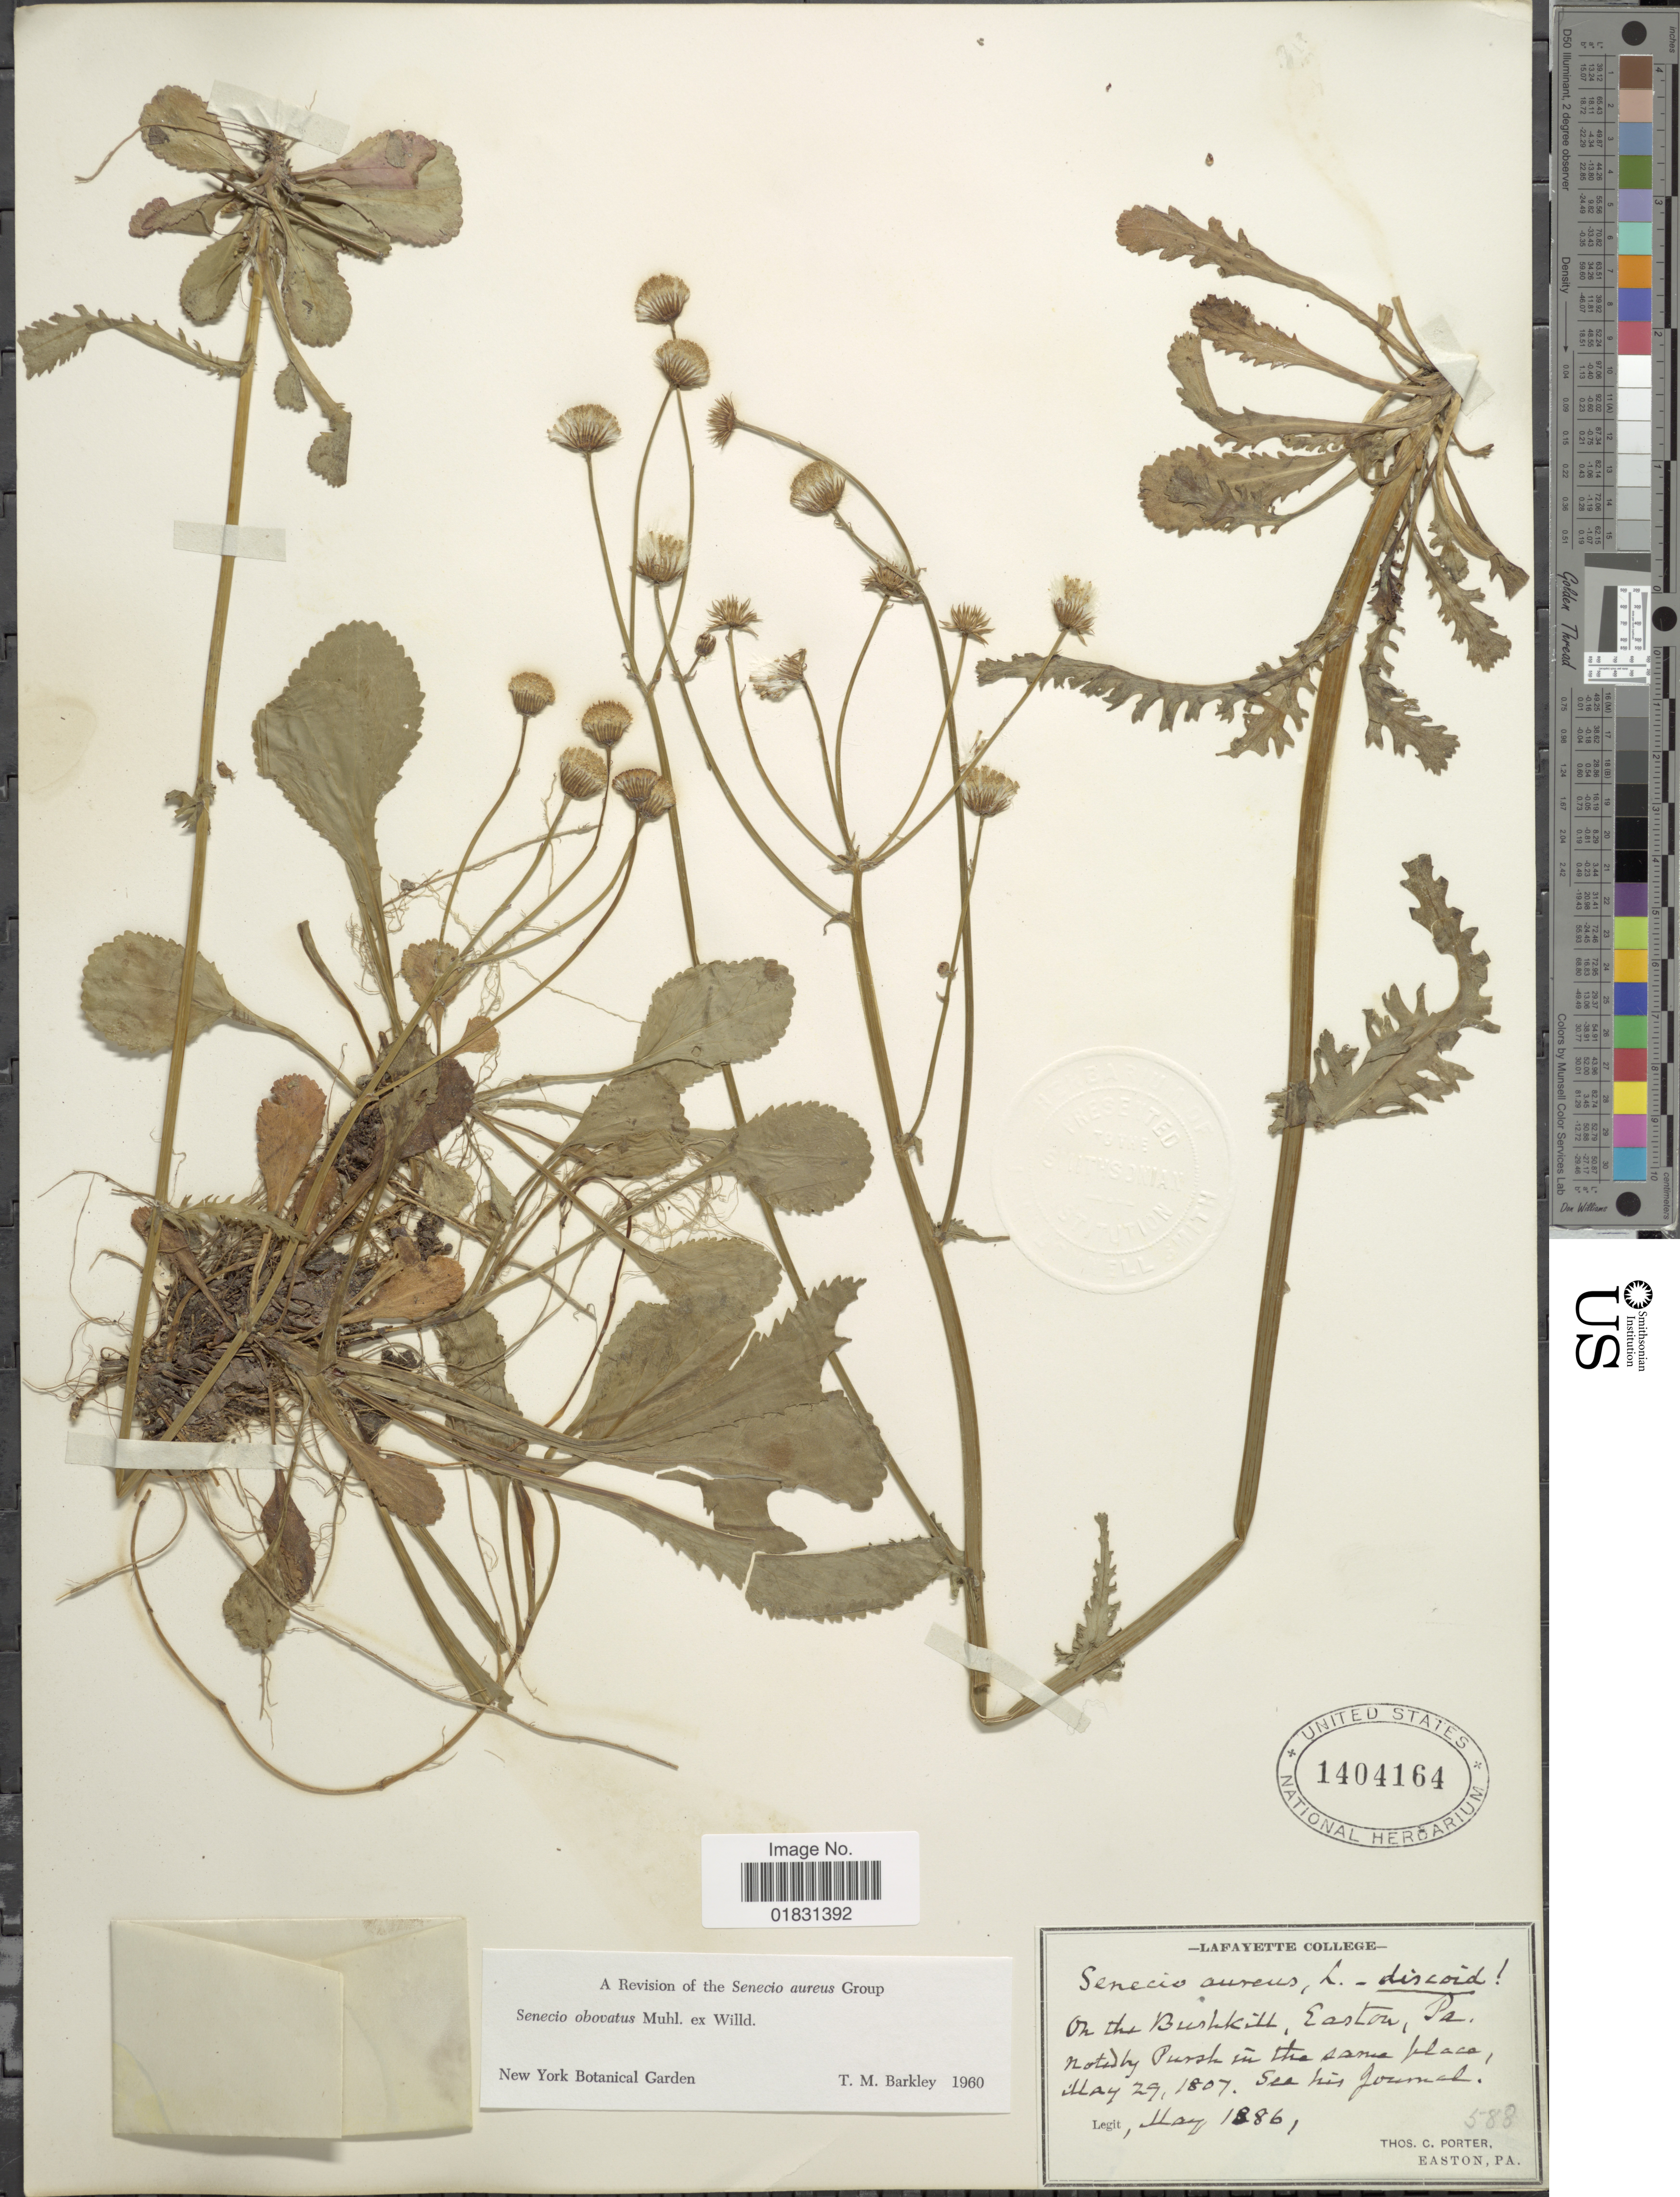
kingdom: Plantae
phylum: Tracheophyta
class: Magnoliopsida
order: Asterales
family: Asteraceae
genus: Packera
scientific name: Packera obovata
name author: (Muhl. ex Willd.) W.A. Weber & Á. Löve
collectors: T. R. Porter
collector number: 588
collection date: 1886-05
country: United States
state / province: Pennsylvania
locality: On the Bushkill, Easton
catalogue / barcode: US 1404164